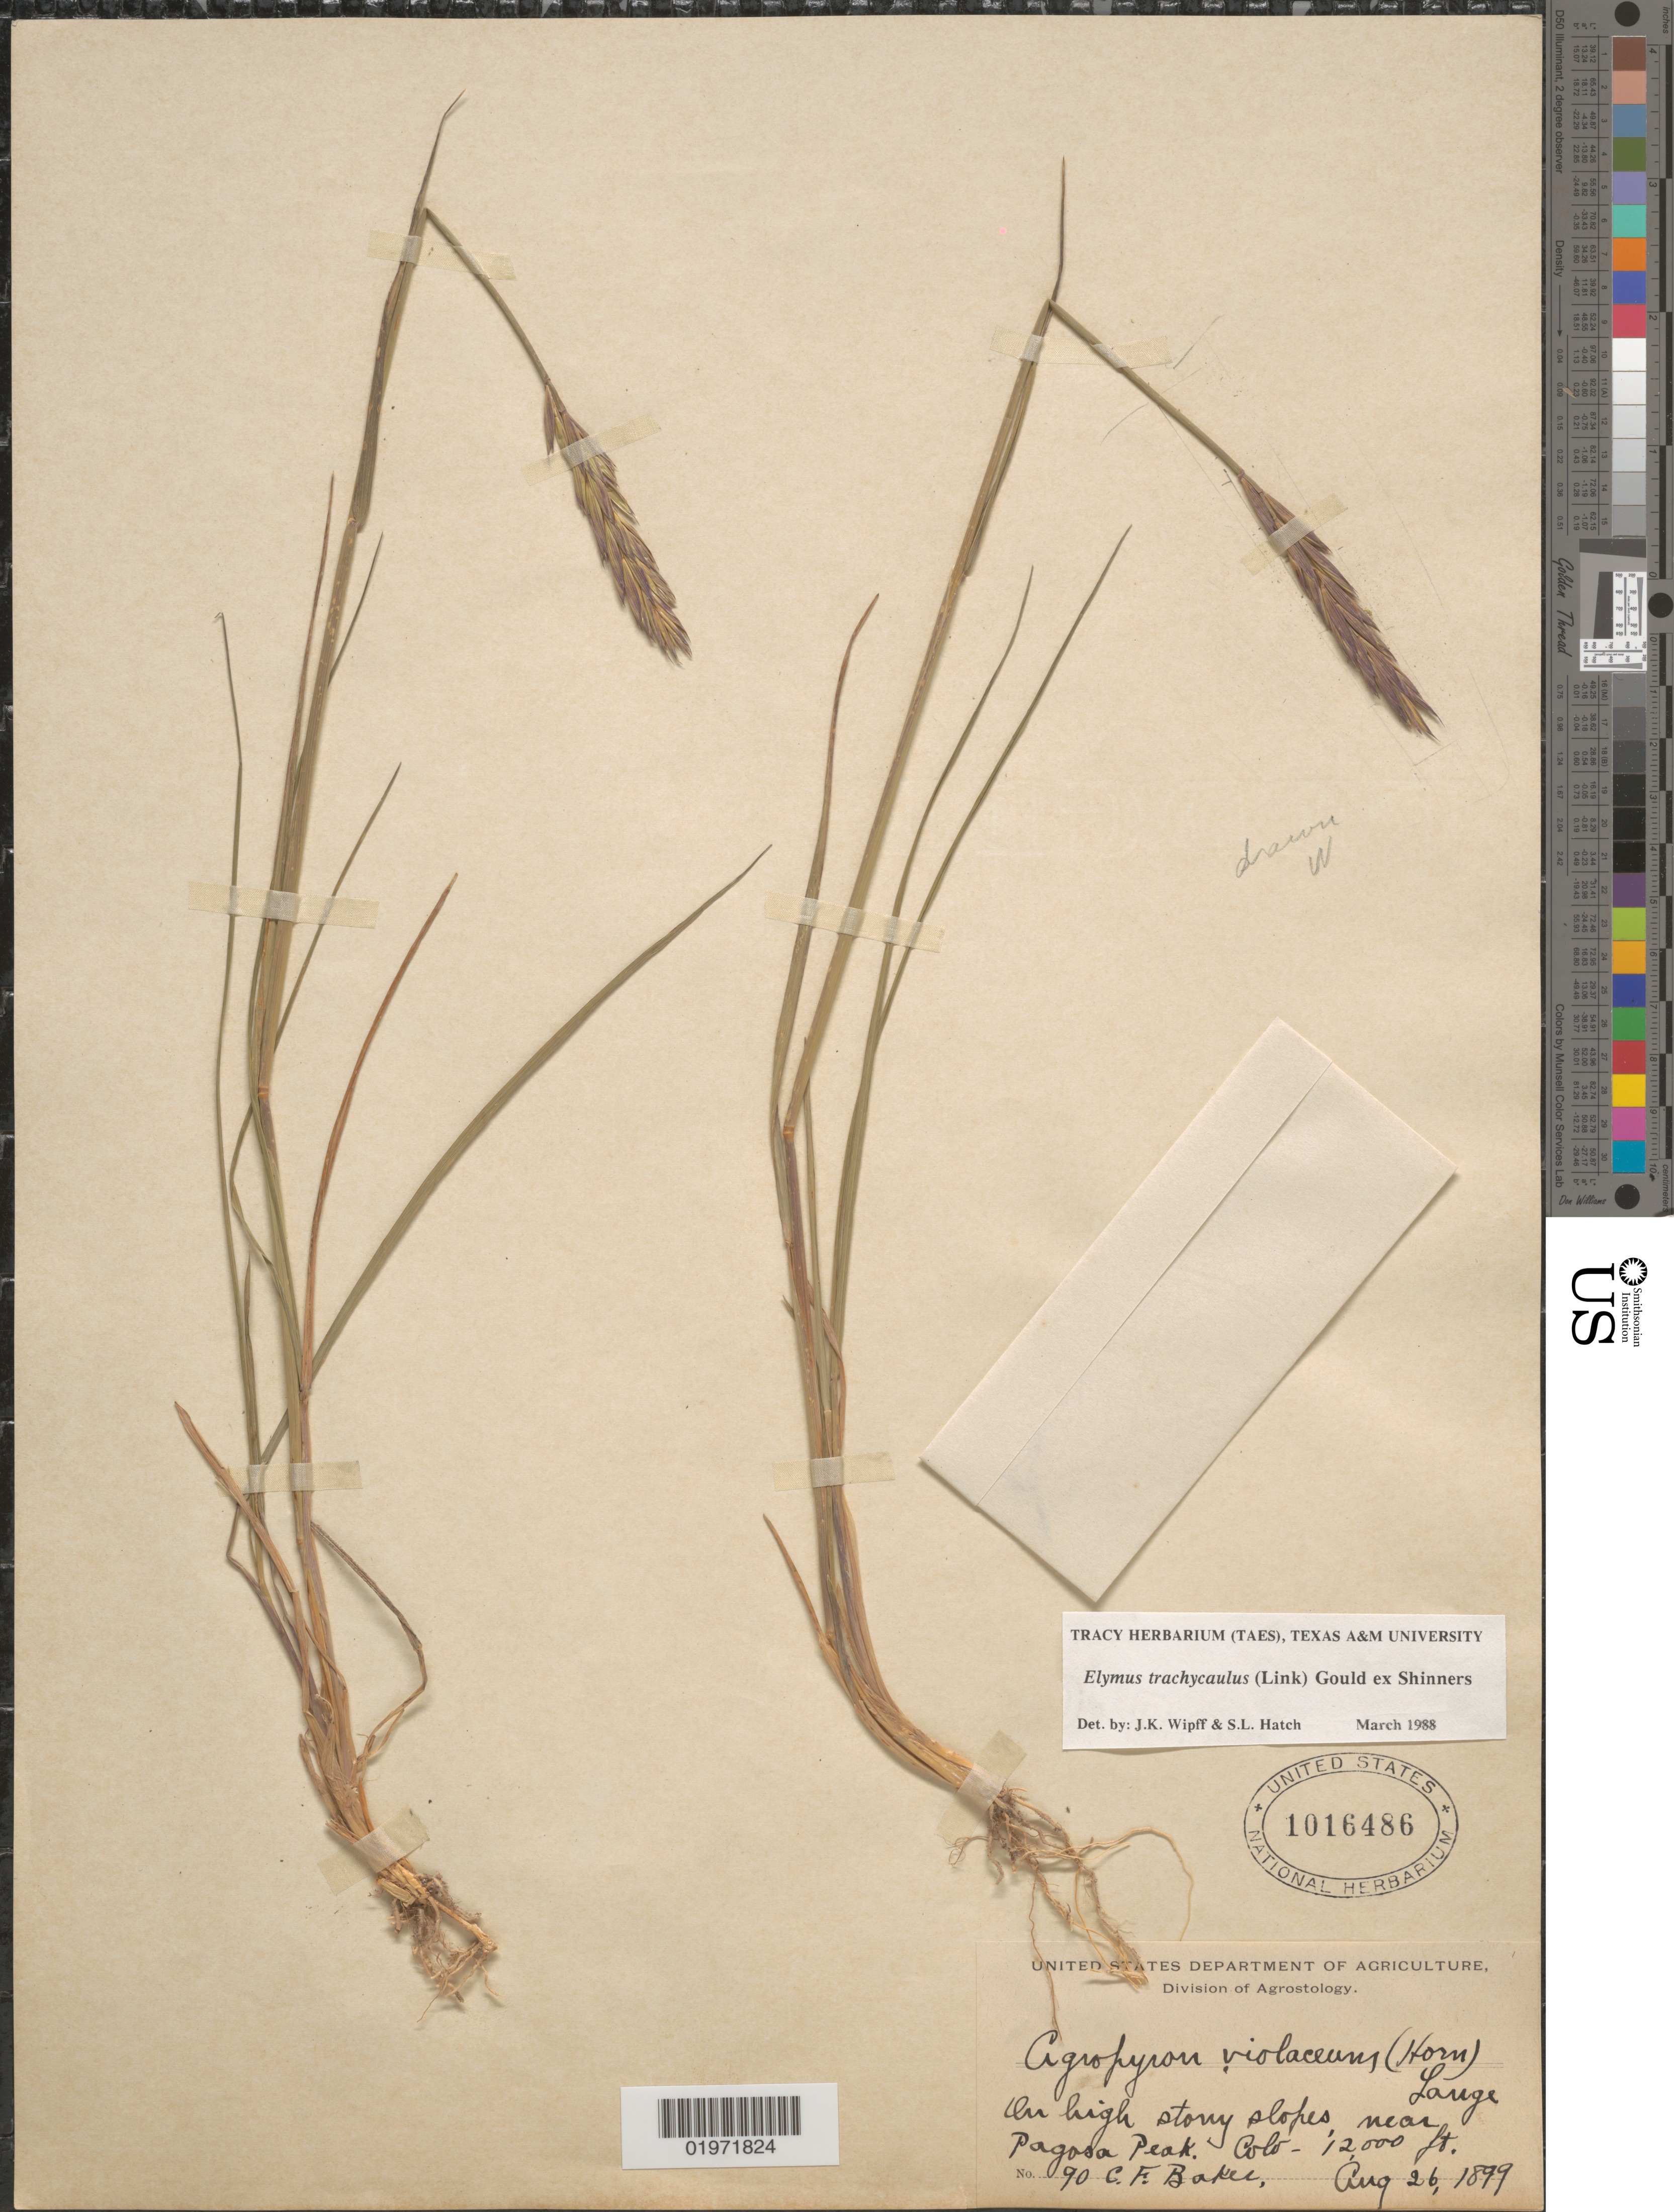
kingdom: Plantae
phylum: Tracheophyta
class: Liliopsida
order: Poales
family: Poaceae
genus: Elymus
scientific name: Elymus trachycaulus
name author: (Link) Gould ex Shinners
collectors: C. F. Baker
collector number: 90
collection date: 1899-08-26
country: United States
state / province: Colorado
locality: On high stony slopes, near Pagosa Peak.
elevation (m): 3658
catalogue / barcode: US 1016486